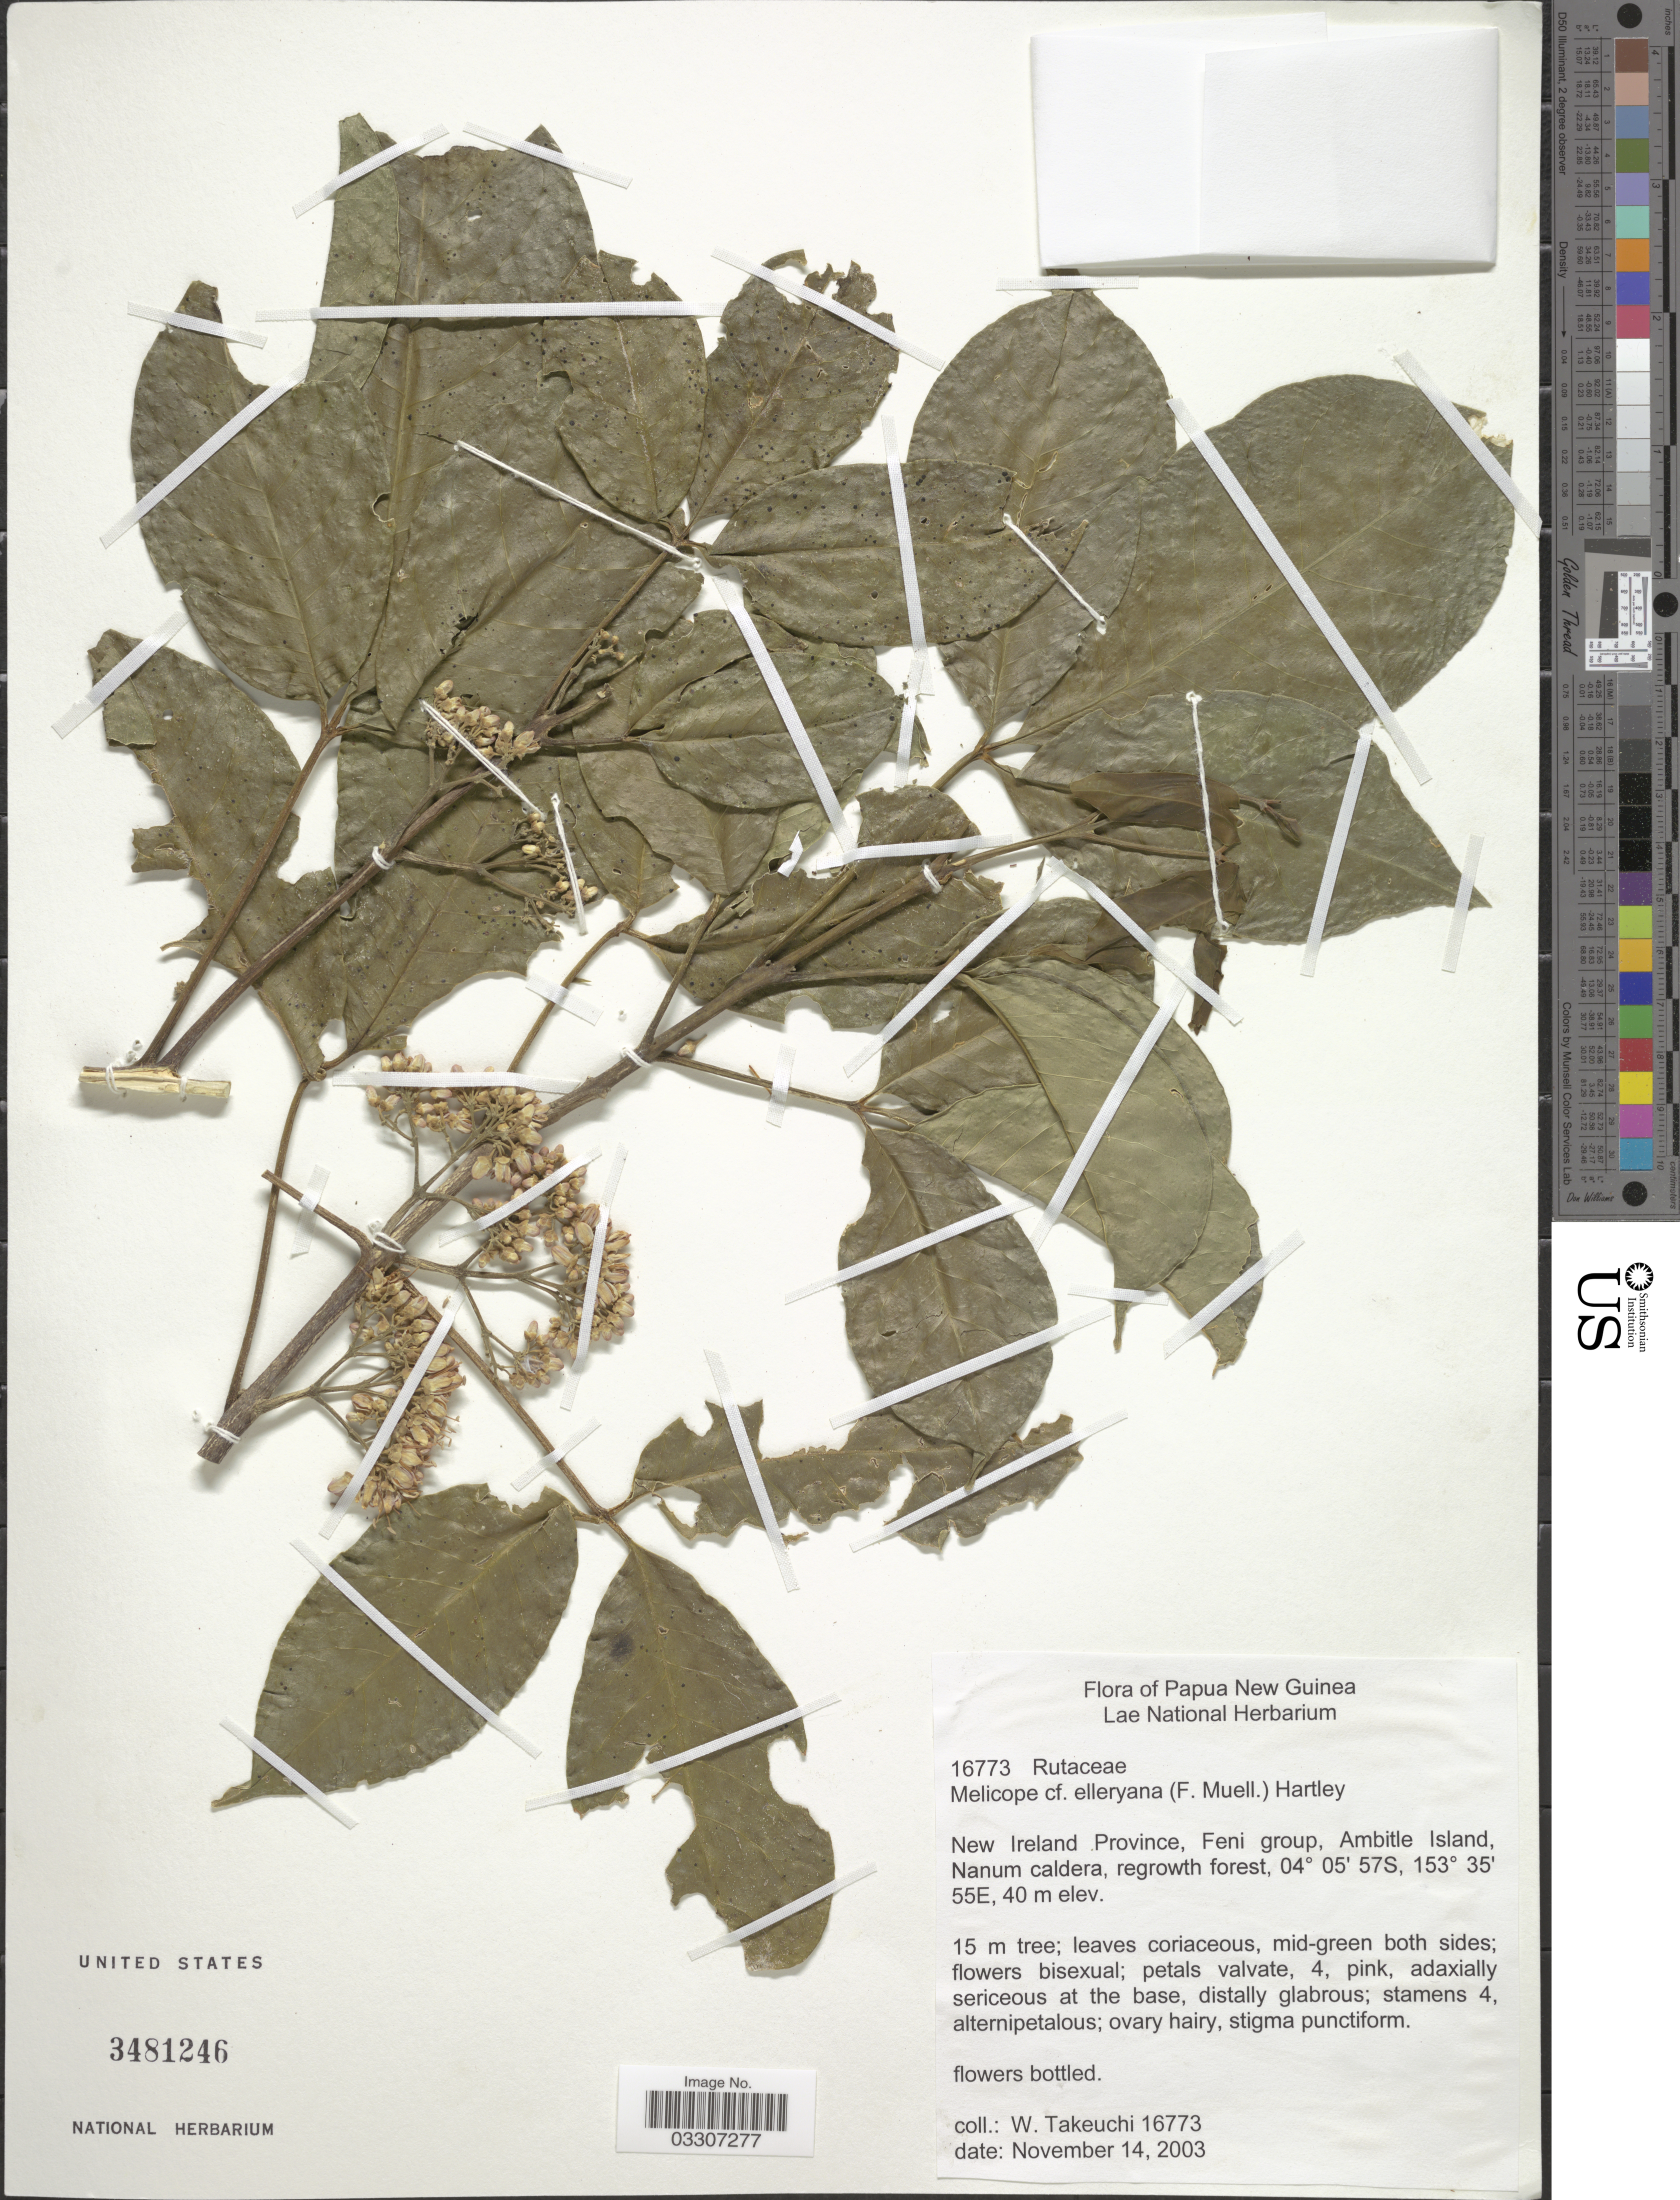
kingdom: Plantae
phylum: Tracheophyta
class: Magnoliopsida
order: Sapindales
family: Rutaceae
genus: Melicope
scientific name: Melicope elleryana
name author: (F. Muell.) T.G. Hartley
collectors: W. Takeuchi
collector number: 16773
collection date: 2003-11-14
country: Papua New Guinea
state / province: New Ireland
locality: Feni group, Ambitle Island.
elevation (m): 40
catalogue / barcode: US 3481246